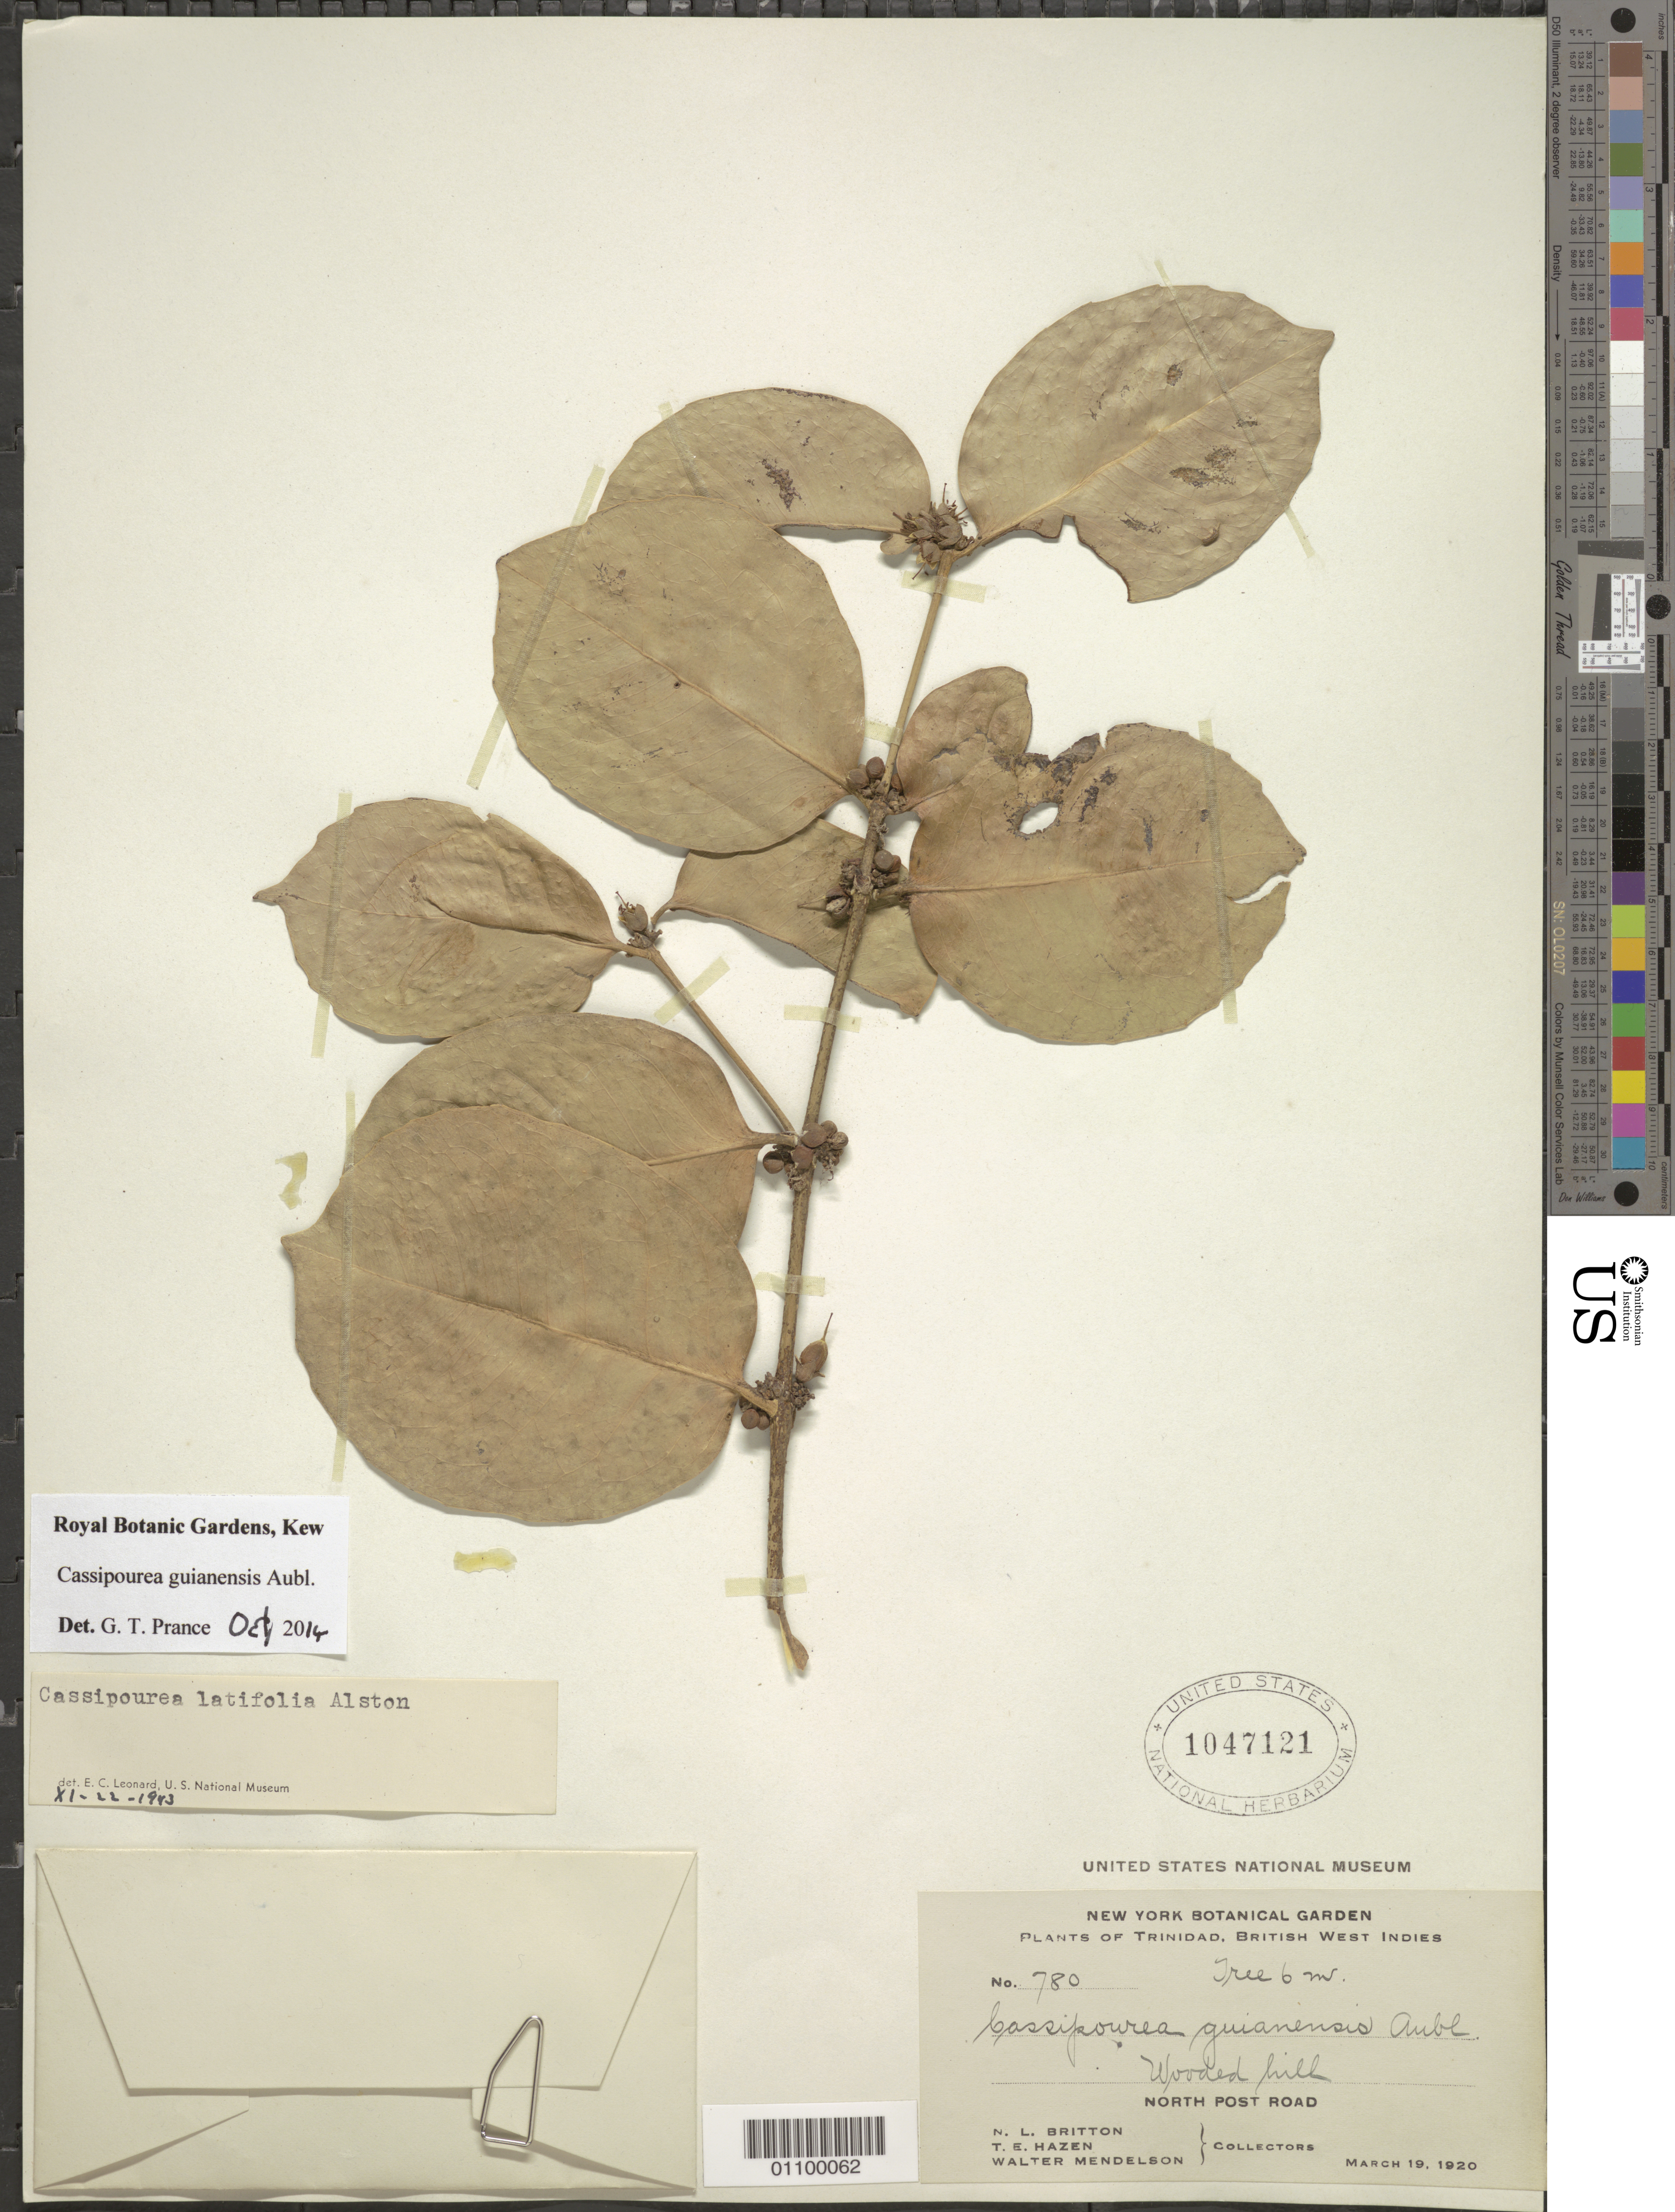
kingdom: Plantae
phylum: Tracheophyta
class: Magnoliopsida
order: Malpighiales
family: Rhizophoraceae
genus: Cassipourea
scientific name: Cassipourea guianensis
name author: Aubl.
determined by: Prance, G. T.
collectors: N. Britton, T. E. Hazen & W. Mendelson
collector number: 780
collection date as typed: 19 Mar 1920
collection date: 1920-03-19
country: Trinidad and Tobago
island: Trinidad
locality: North Post Road, Wooded hill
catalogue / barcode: US 1047121